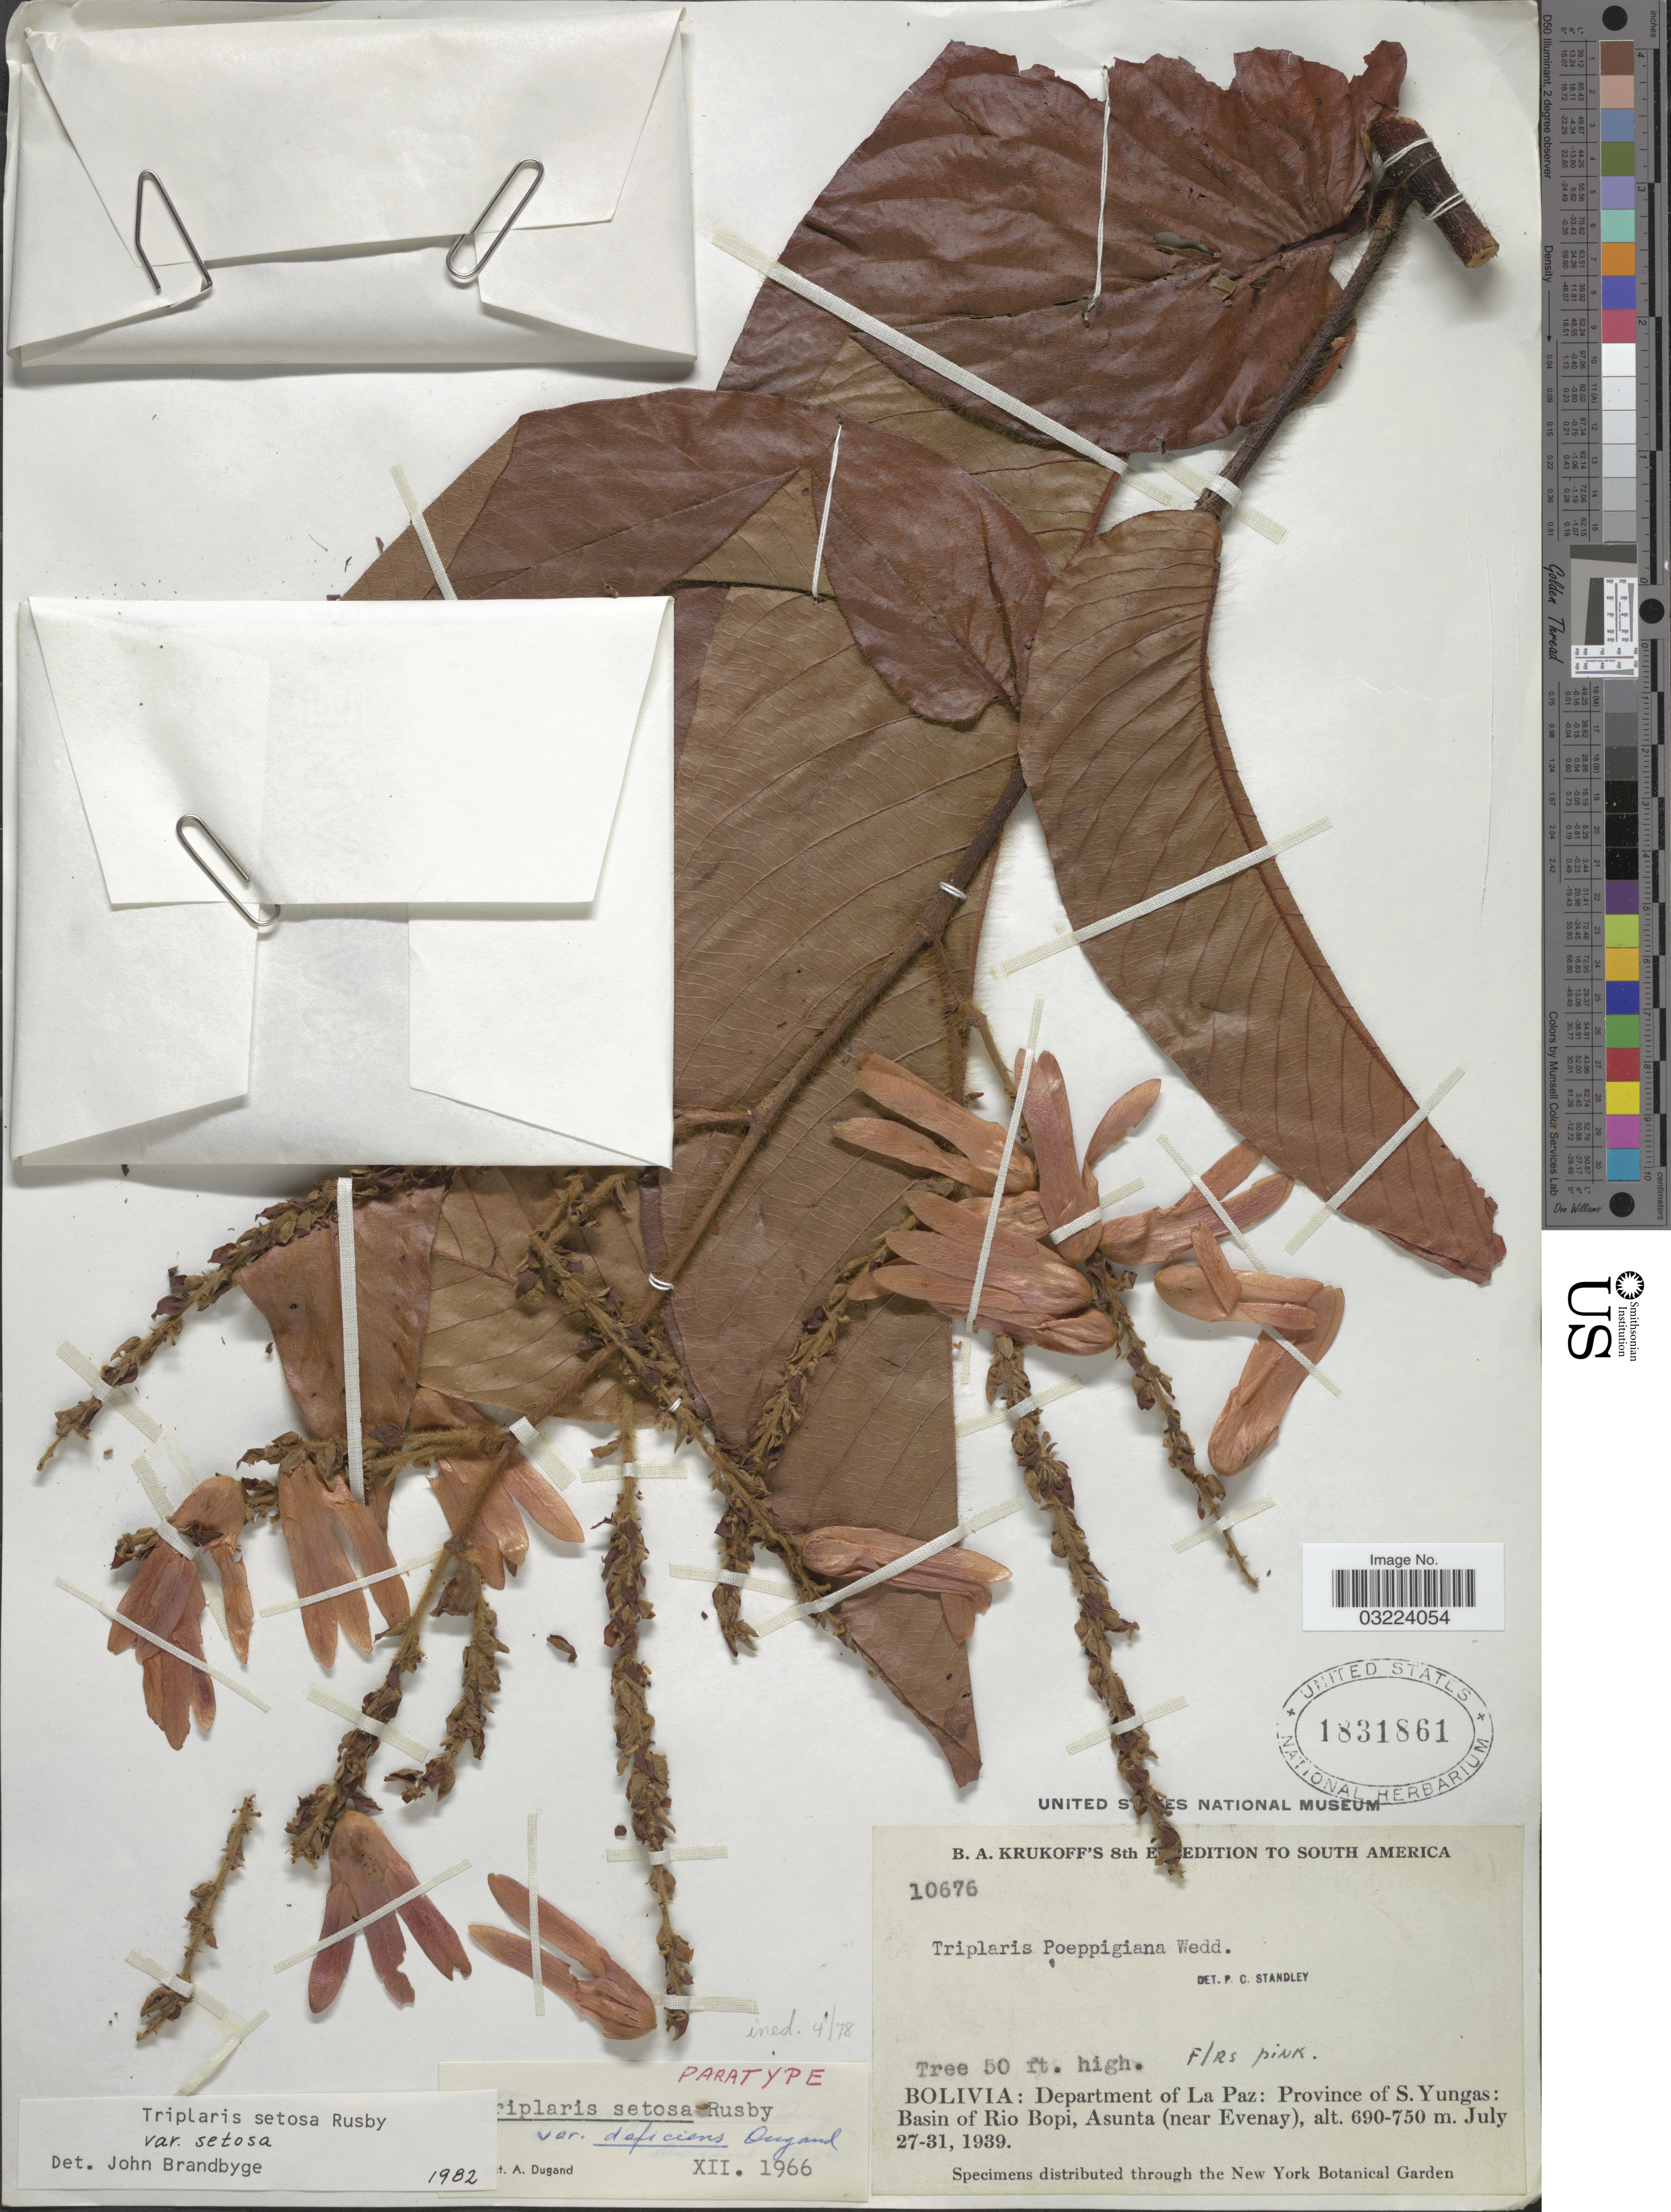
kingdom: Plantae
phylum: Tracheophyta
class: Magnoliopsida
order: Caryophyllales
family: Polygonaceae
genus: Triplaris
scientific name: Triplaris setosa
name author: Rusby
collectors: B. A. Krukoff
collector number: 10676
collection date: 1939-07-27/1939-07-31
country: Bolivia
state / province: La Paz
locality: Department of La Paz: Province of S. Yungas: Basin of Rio Bopi, Asunta (near Evenay).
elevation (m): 690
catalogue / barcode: US 1831861